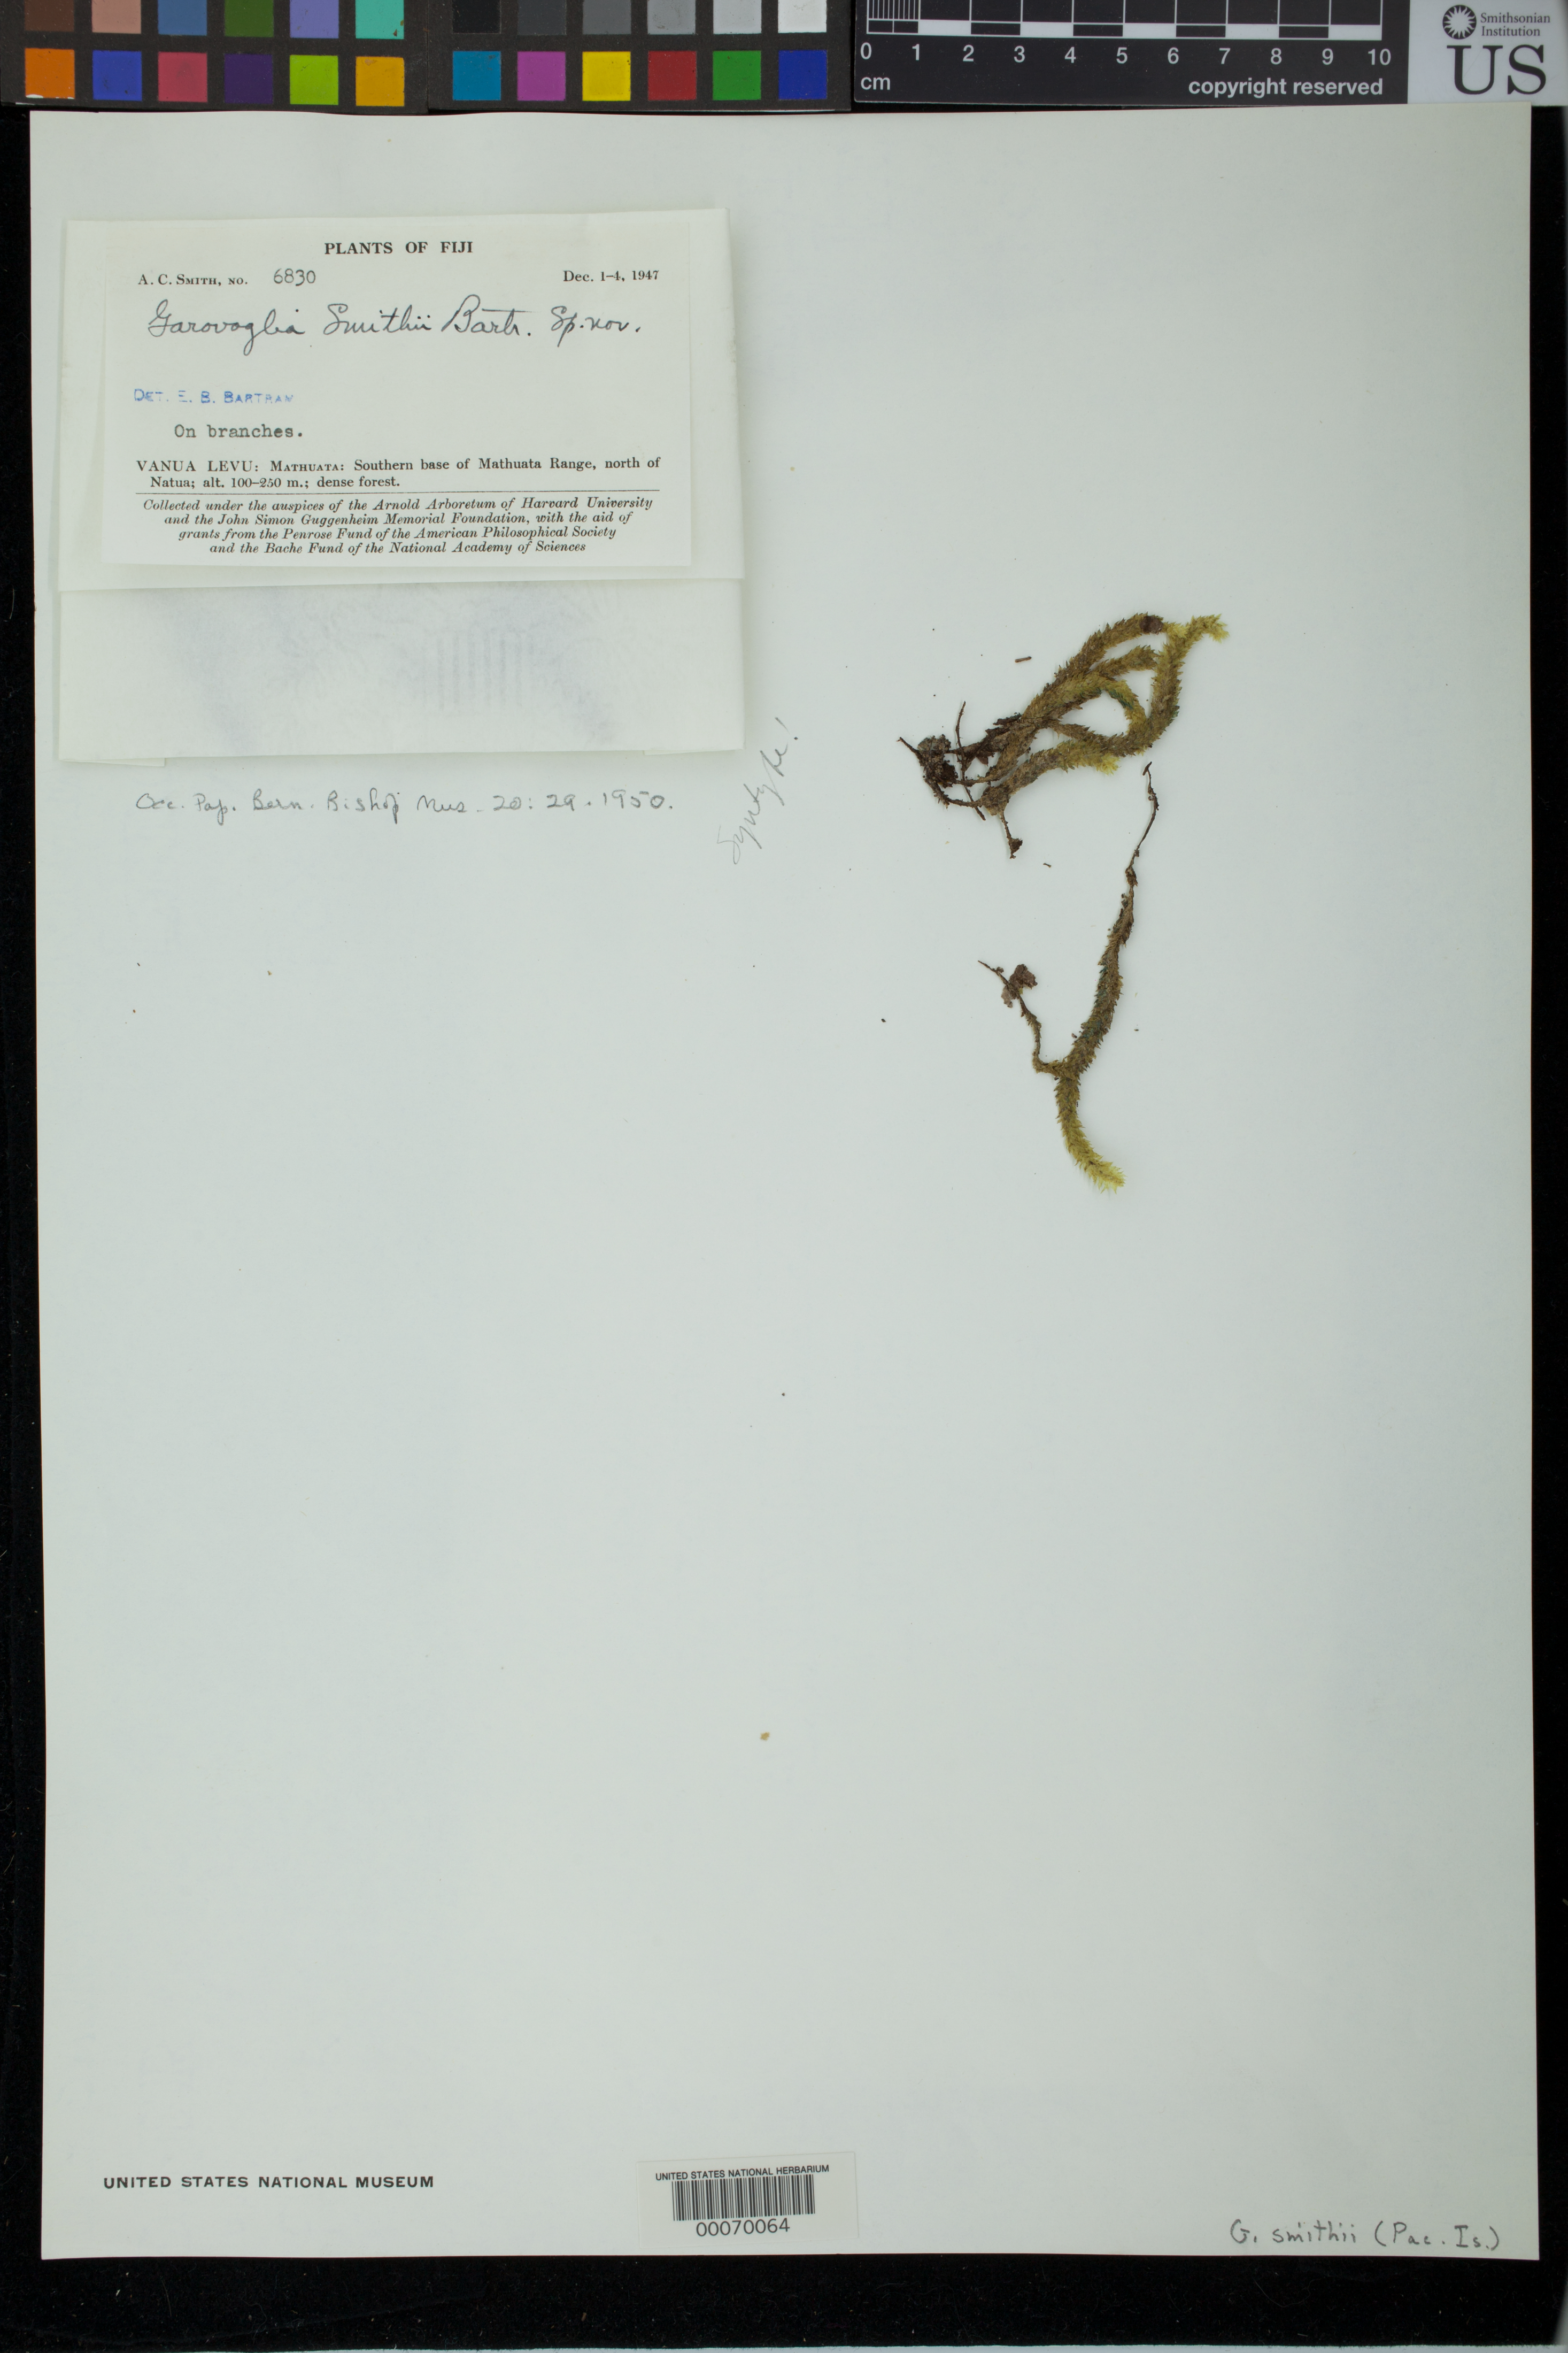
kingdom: Plantae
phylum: Bryophyta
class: Bryopsida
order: Hypnales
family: Pterobryaceae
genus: Garovaglia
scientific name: Garovaglia smithii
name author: E.B. Bartram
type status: Isotype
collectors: A. C. Smith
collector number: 6830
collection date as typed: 01 Dec 1947 to 04 Dec 1947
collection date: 1947-12-01/1947-12-04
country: Fiji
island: Macuata-i-wai [Mathuata-i-wai]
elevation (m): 100